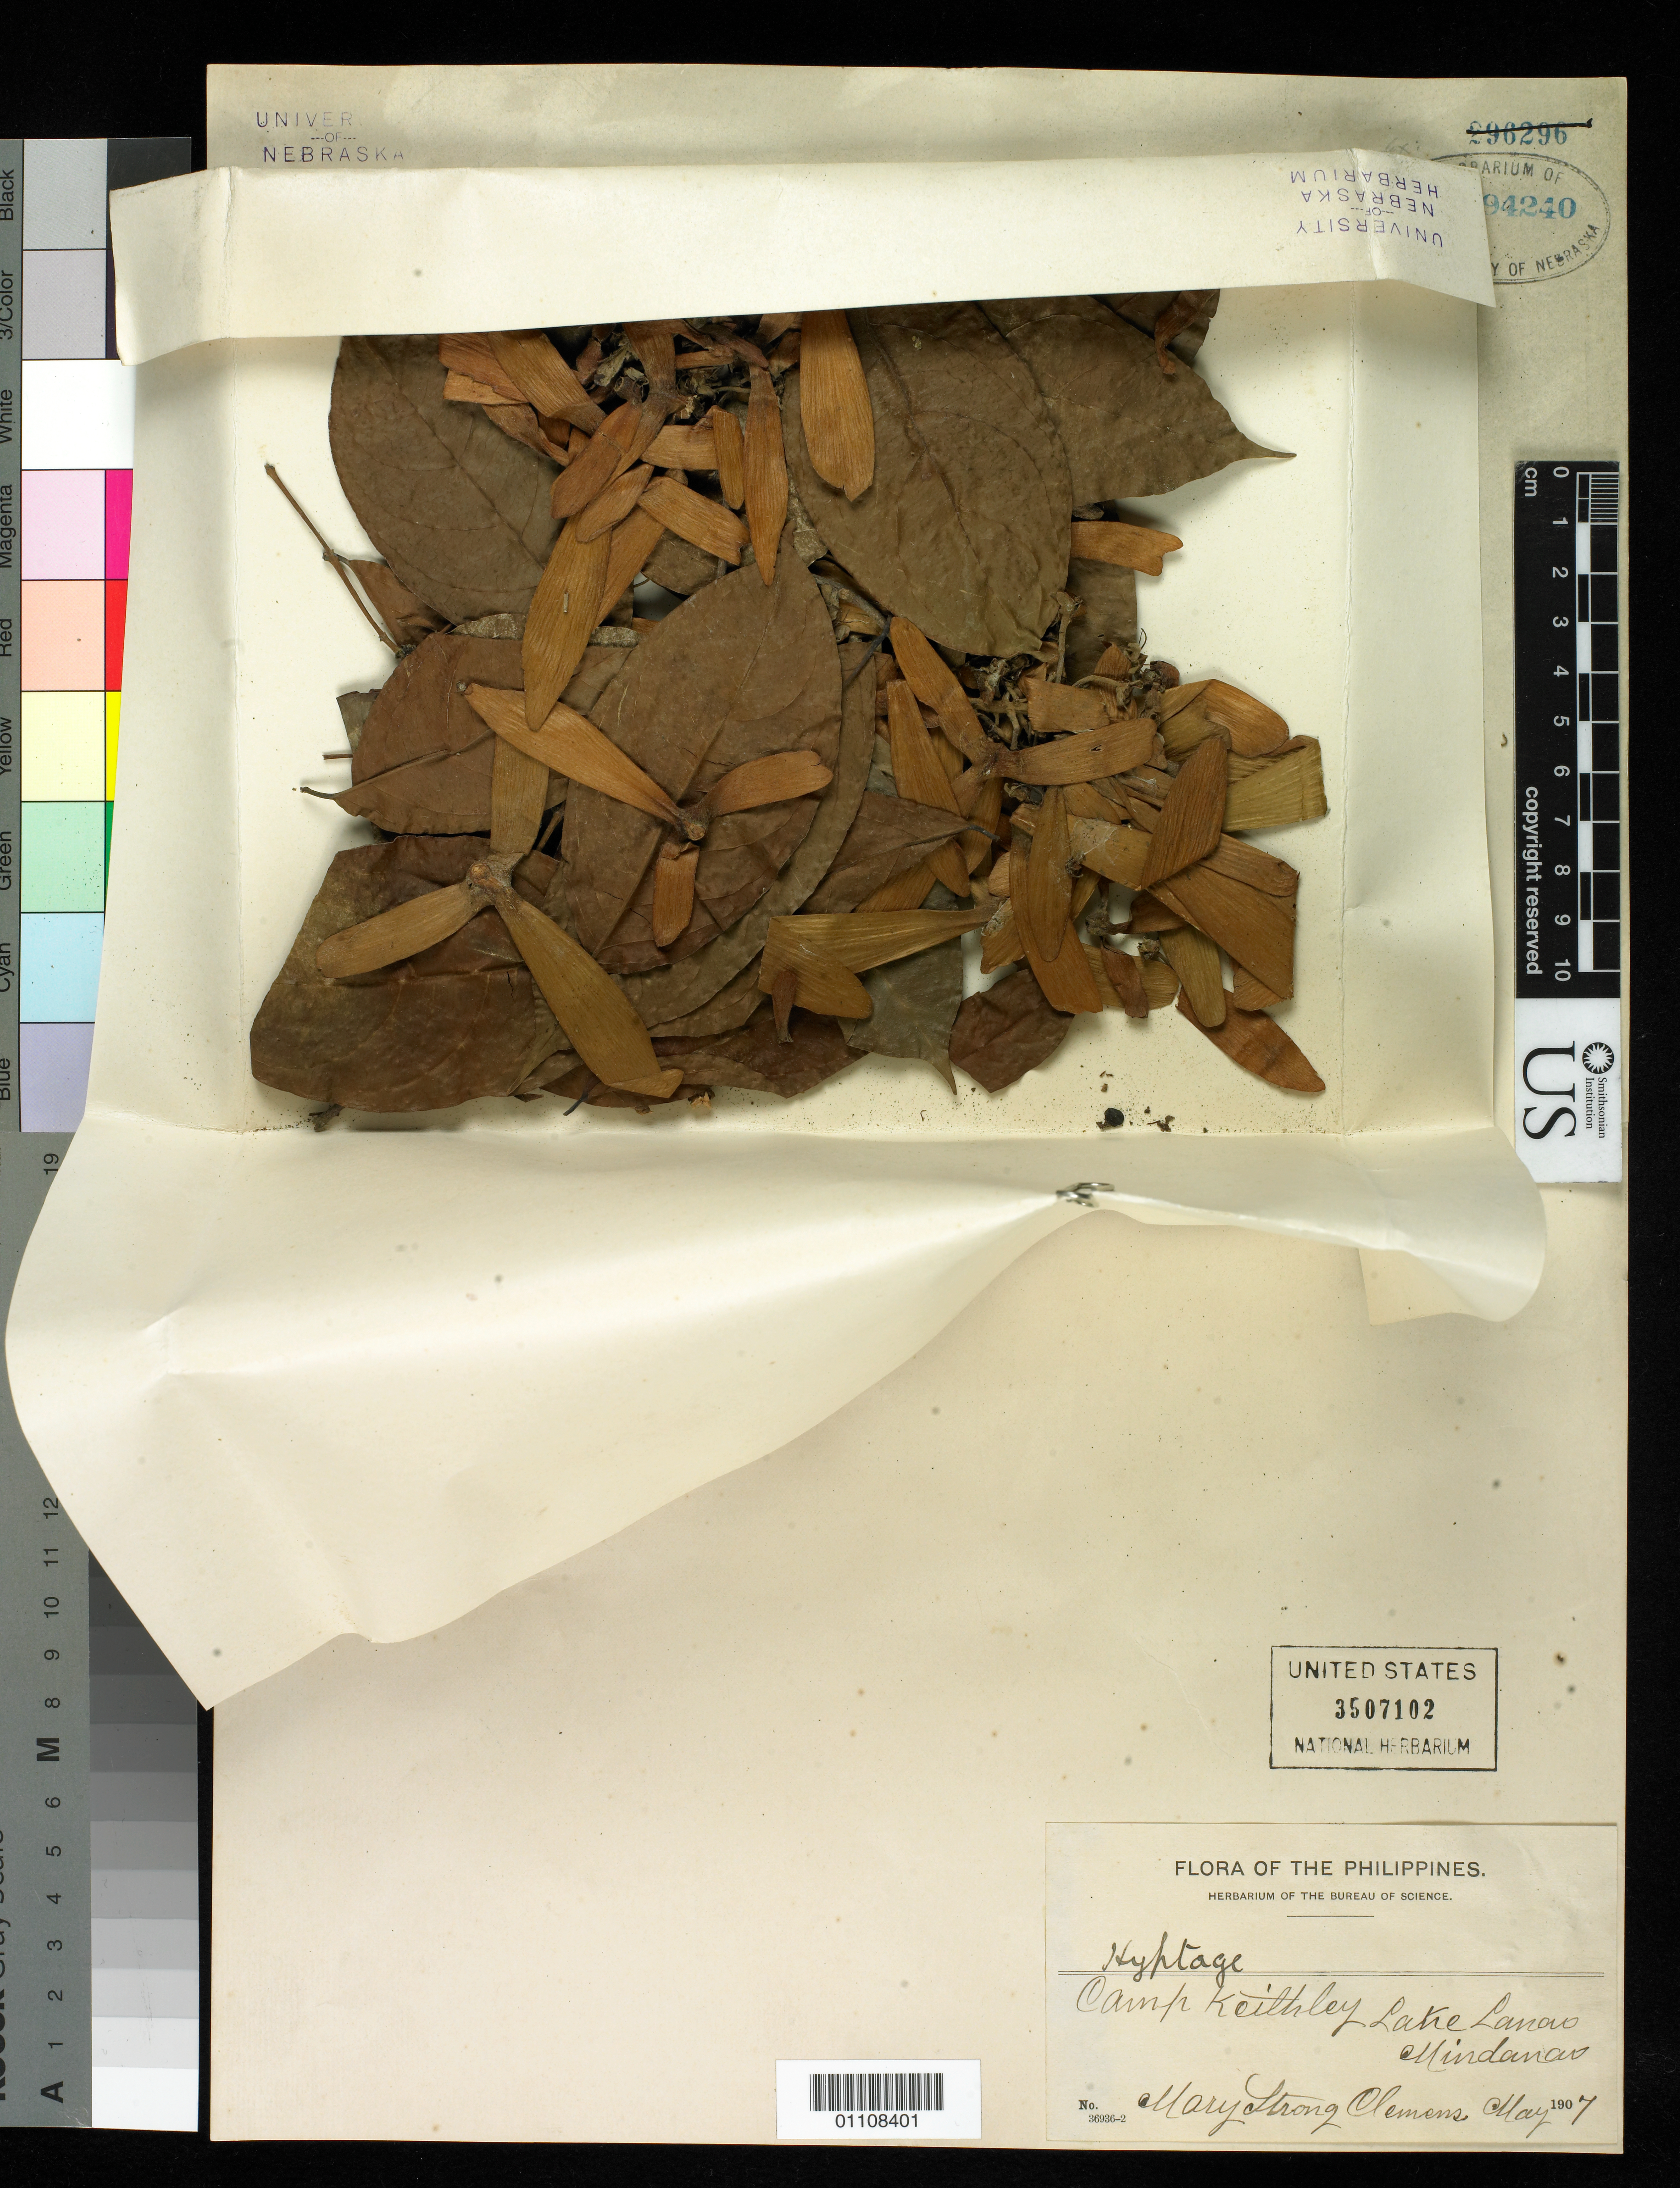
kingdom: Plantae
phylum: Tracheophyta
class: Magnoliopsida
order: Malpighiales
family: Malpighiaceae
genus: Hiptage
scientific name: Hiptage macroptera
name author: Merr.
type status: Possible Type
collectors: M. S. Clemens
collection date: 1907-05-07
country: Philippines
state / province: Muslim Mindanao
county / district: Lanao del Sur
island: Mindanao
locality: Lake Lanao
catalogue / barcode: US 3507102